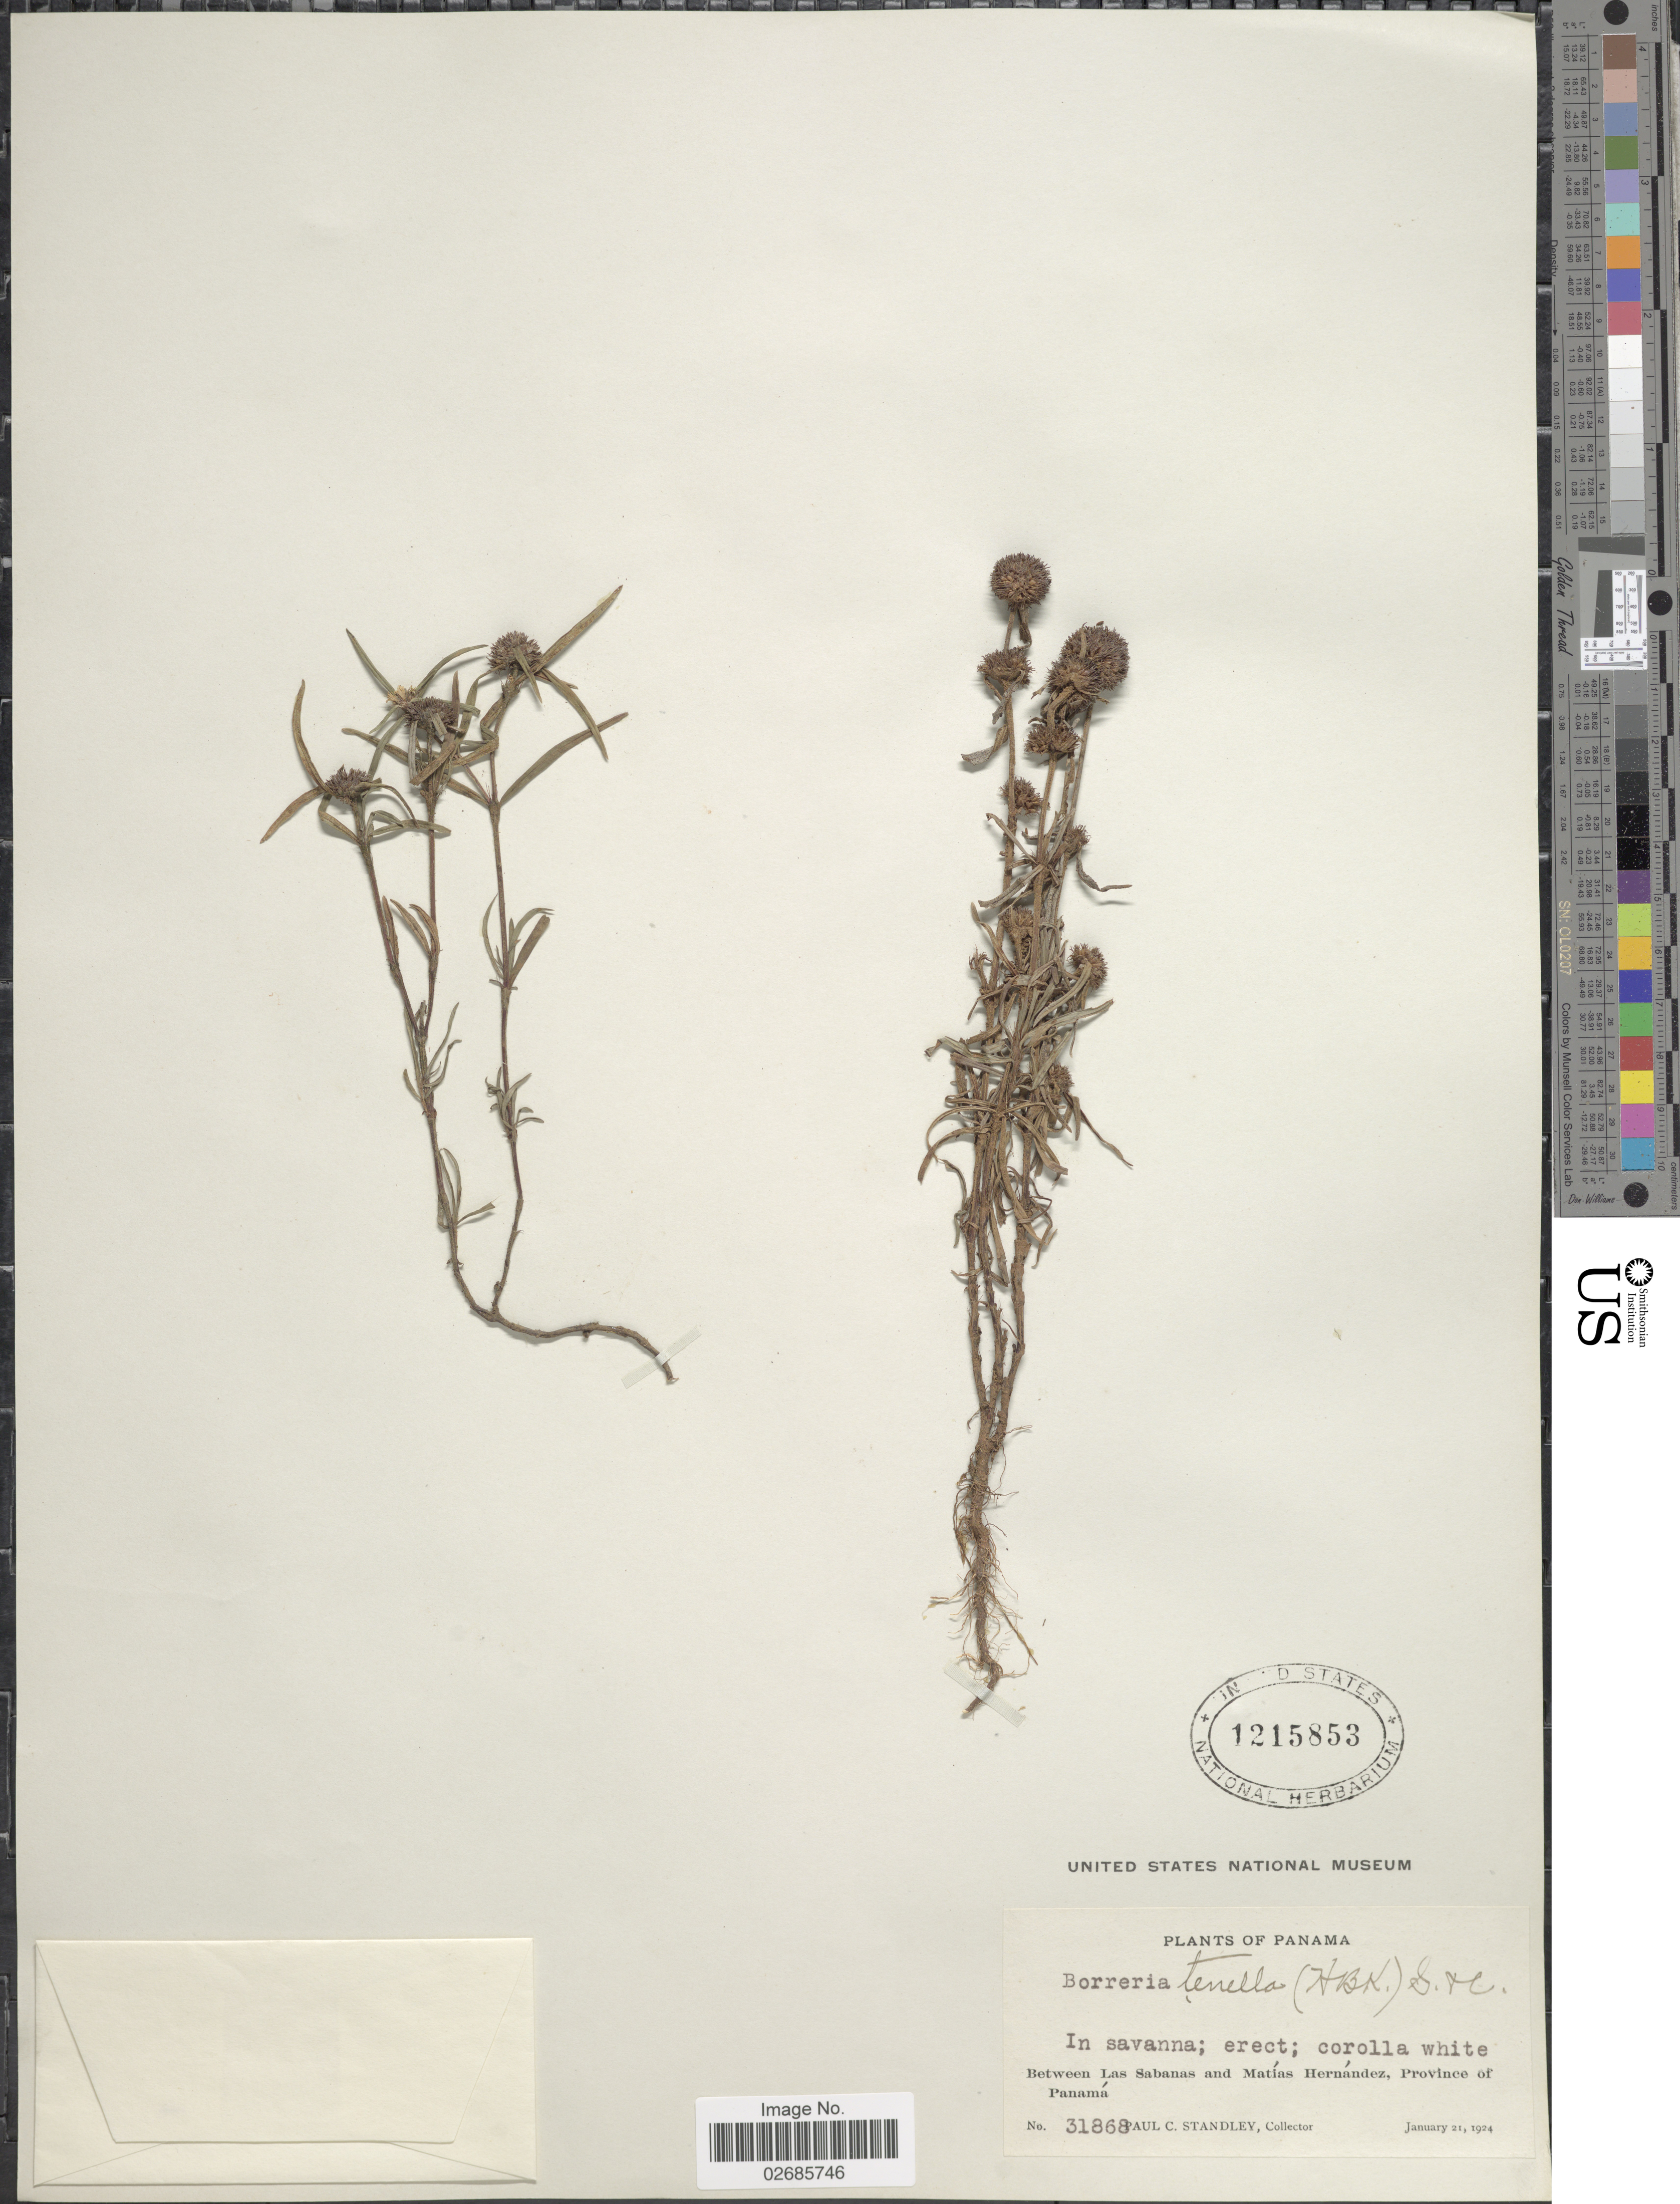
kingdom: Plantae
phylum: Tracheophyta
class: Magnoliopsida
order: Gentianales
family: Rubiaceae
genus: Borreria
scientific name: Borreria suaveolens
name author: G. Mey.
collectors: P. C. Standley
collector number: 31868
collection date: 1924-01-21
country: Panama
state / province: Panamá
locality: In savanna; Between Las Sabanas and Matías Hernández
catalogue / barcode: US 1215853